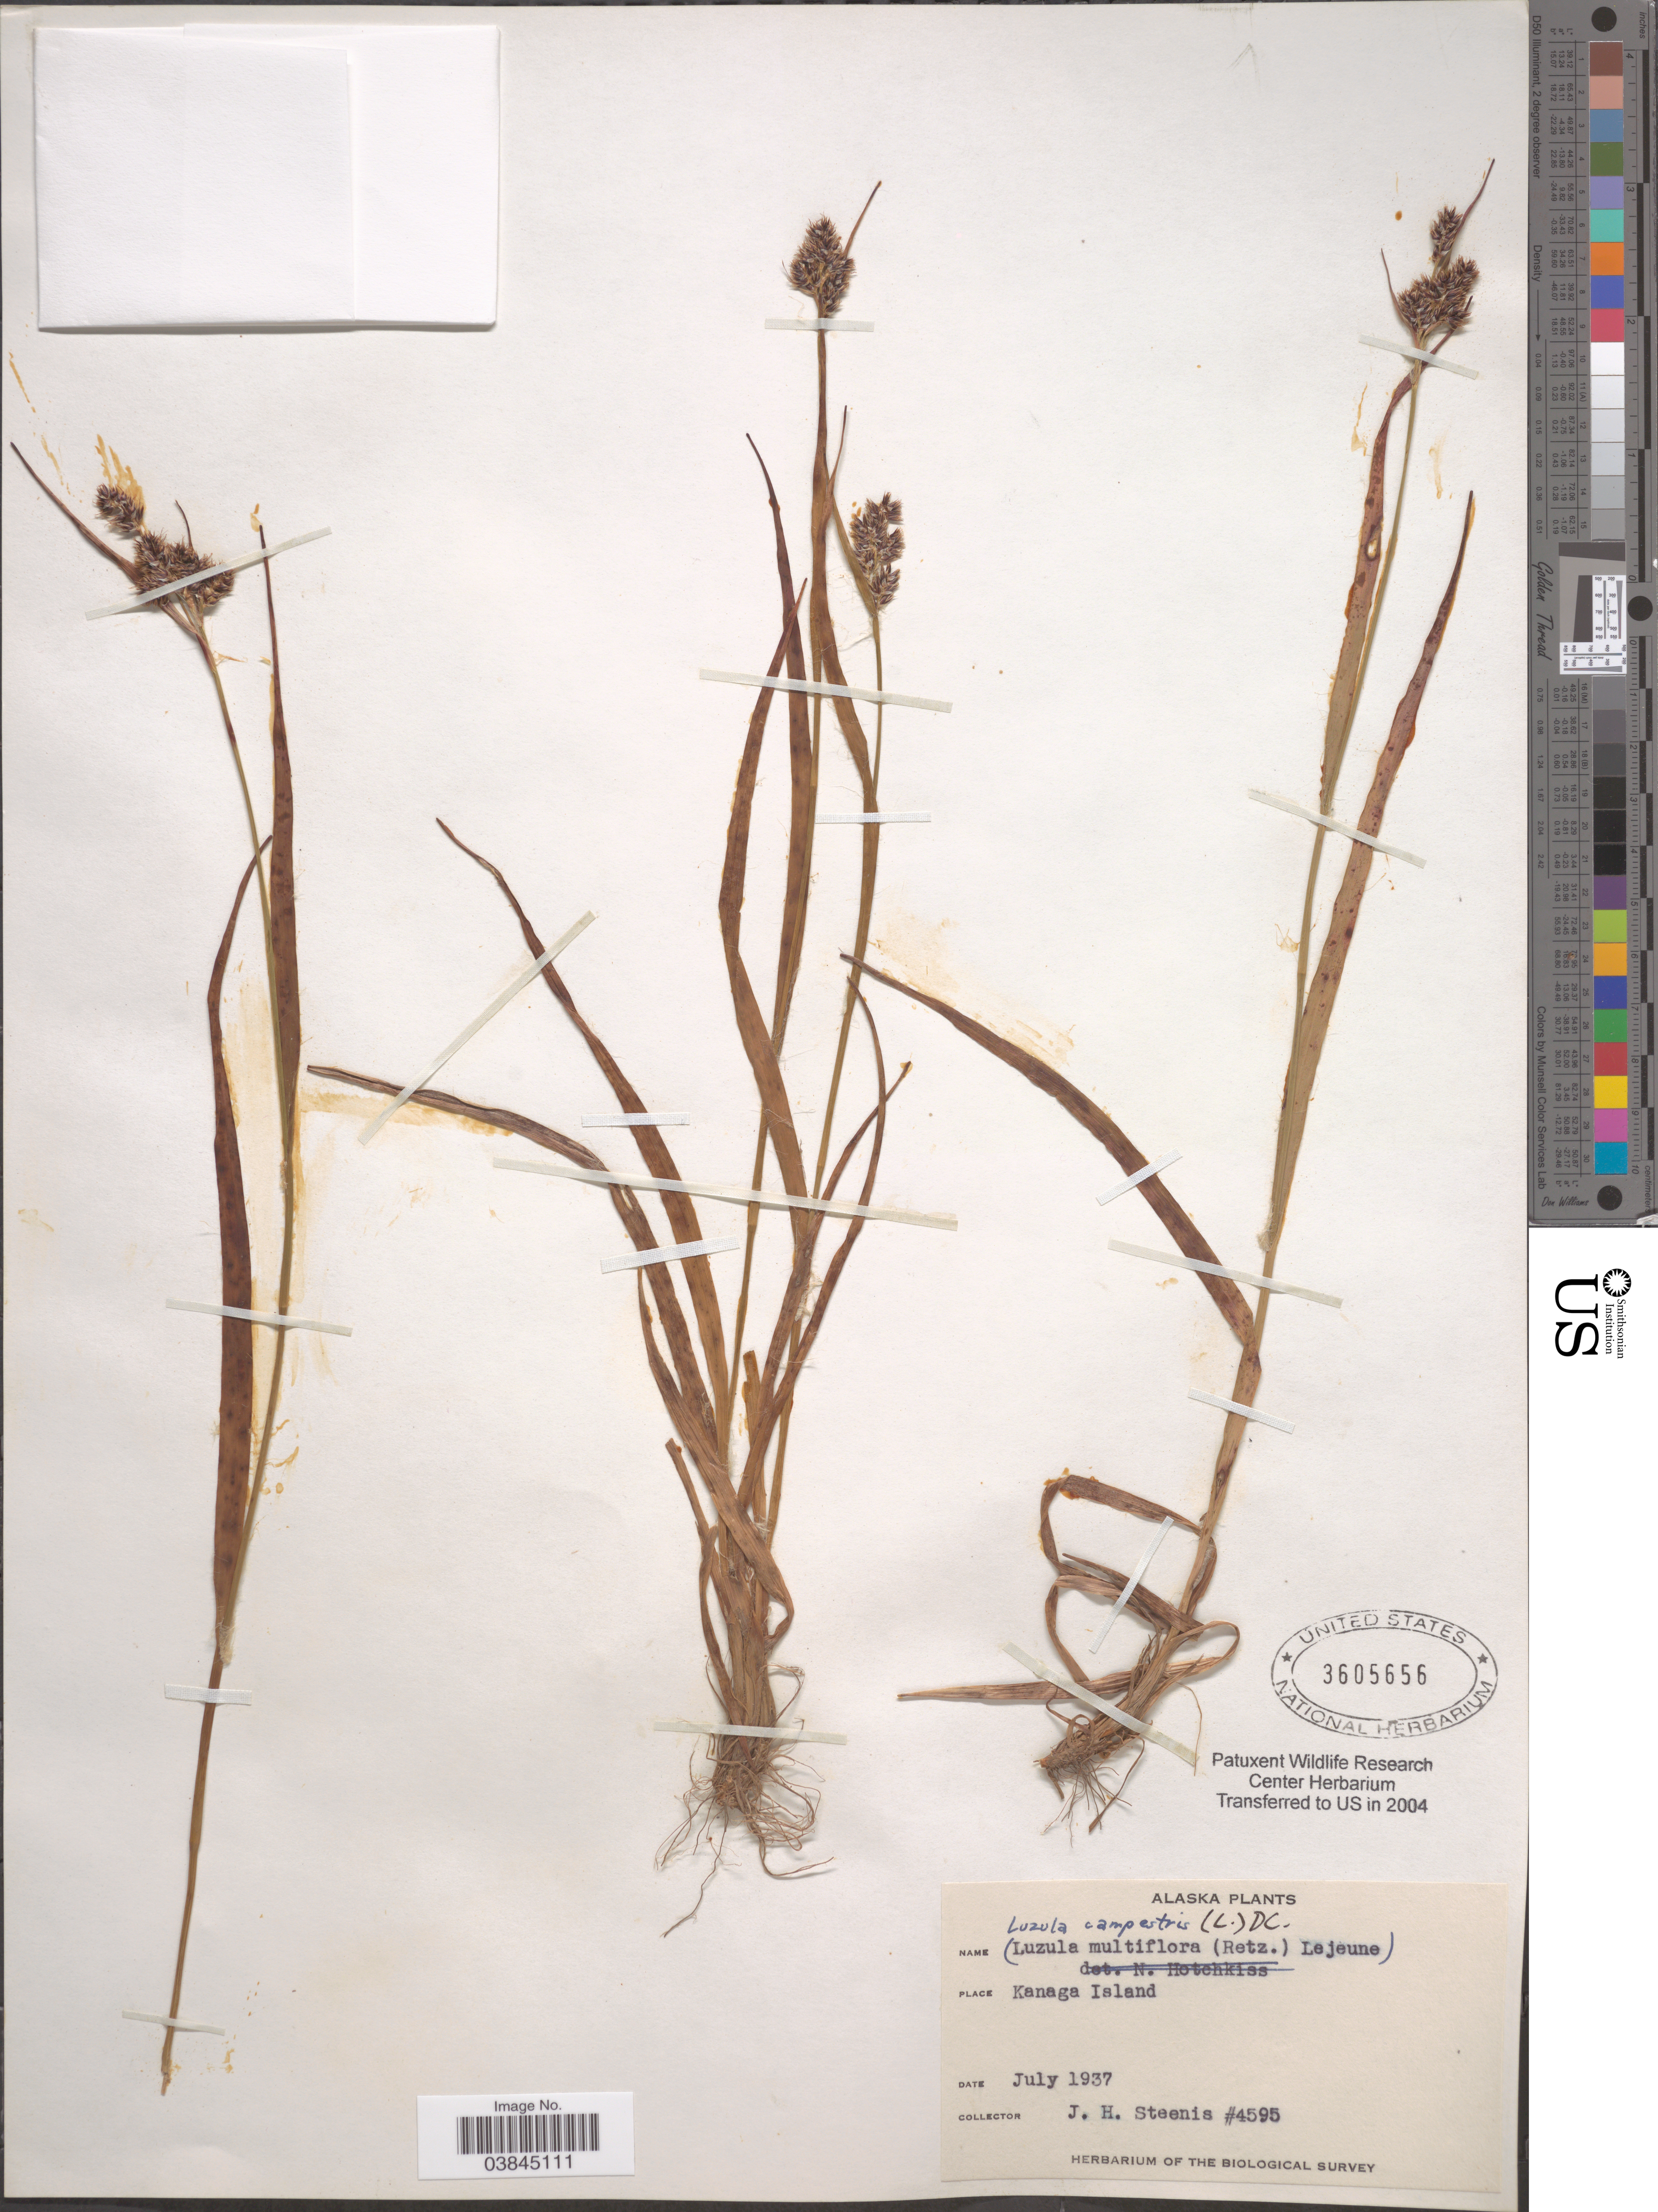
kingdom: Plantae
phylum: Tracheophyta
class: Liliopsida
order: Poales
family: Juncaceae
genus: Luzula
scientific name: Luzula campestris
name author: (L.) DC.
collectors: J. H. Steenis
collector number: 4595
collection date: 1937-07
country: United States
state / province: Alaska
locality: Kanaga Island.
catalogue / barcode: US 3605656